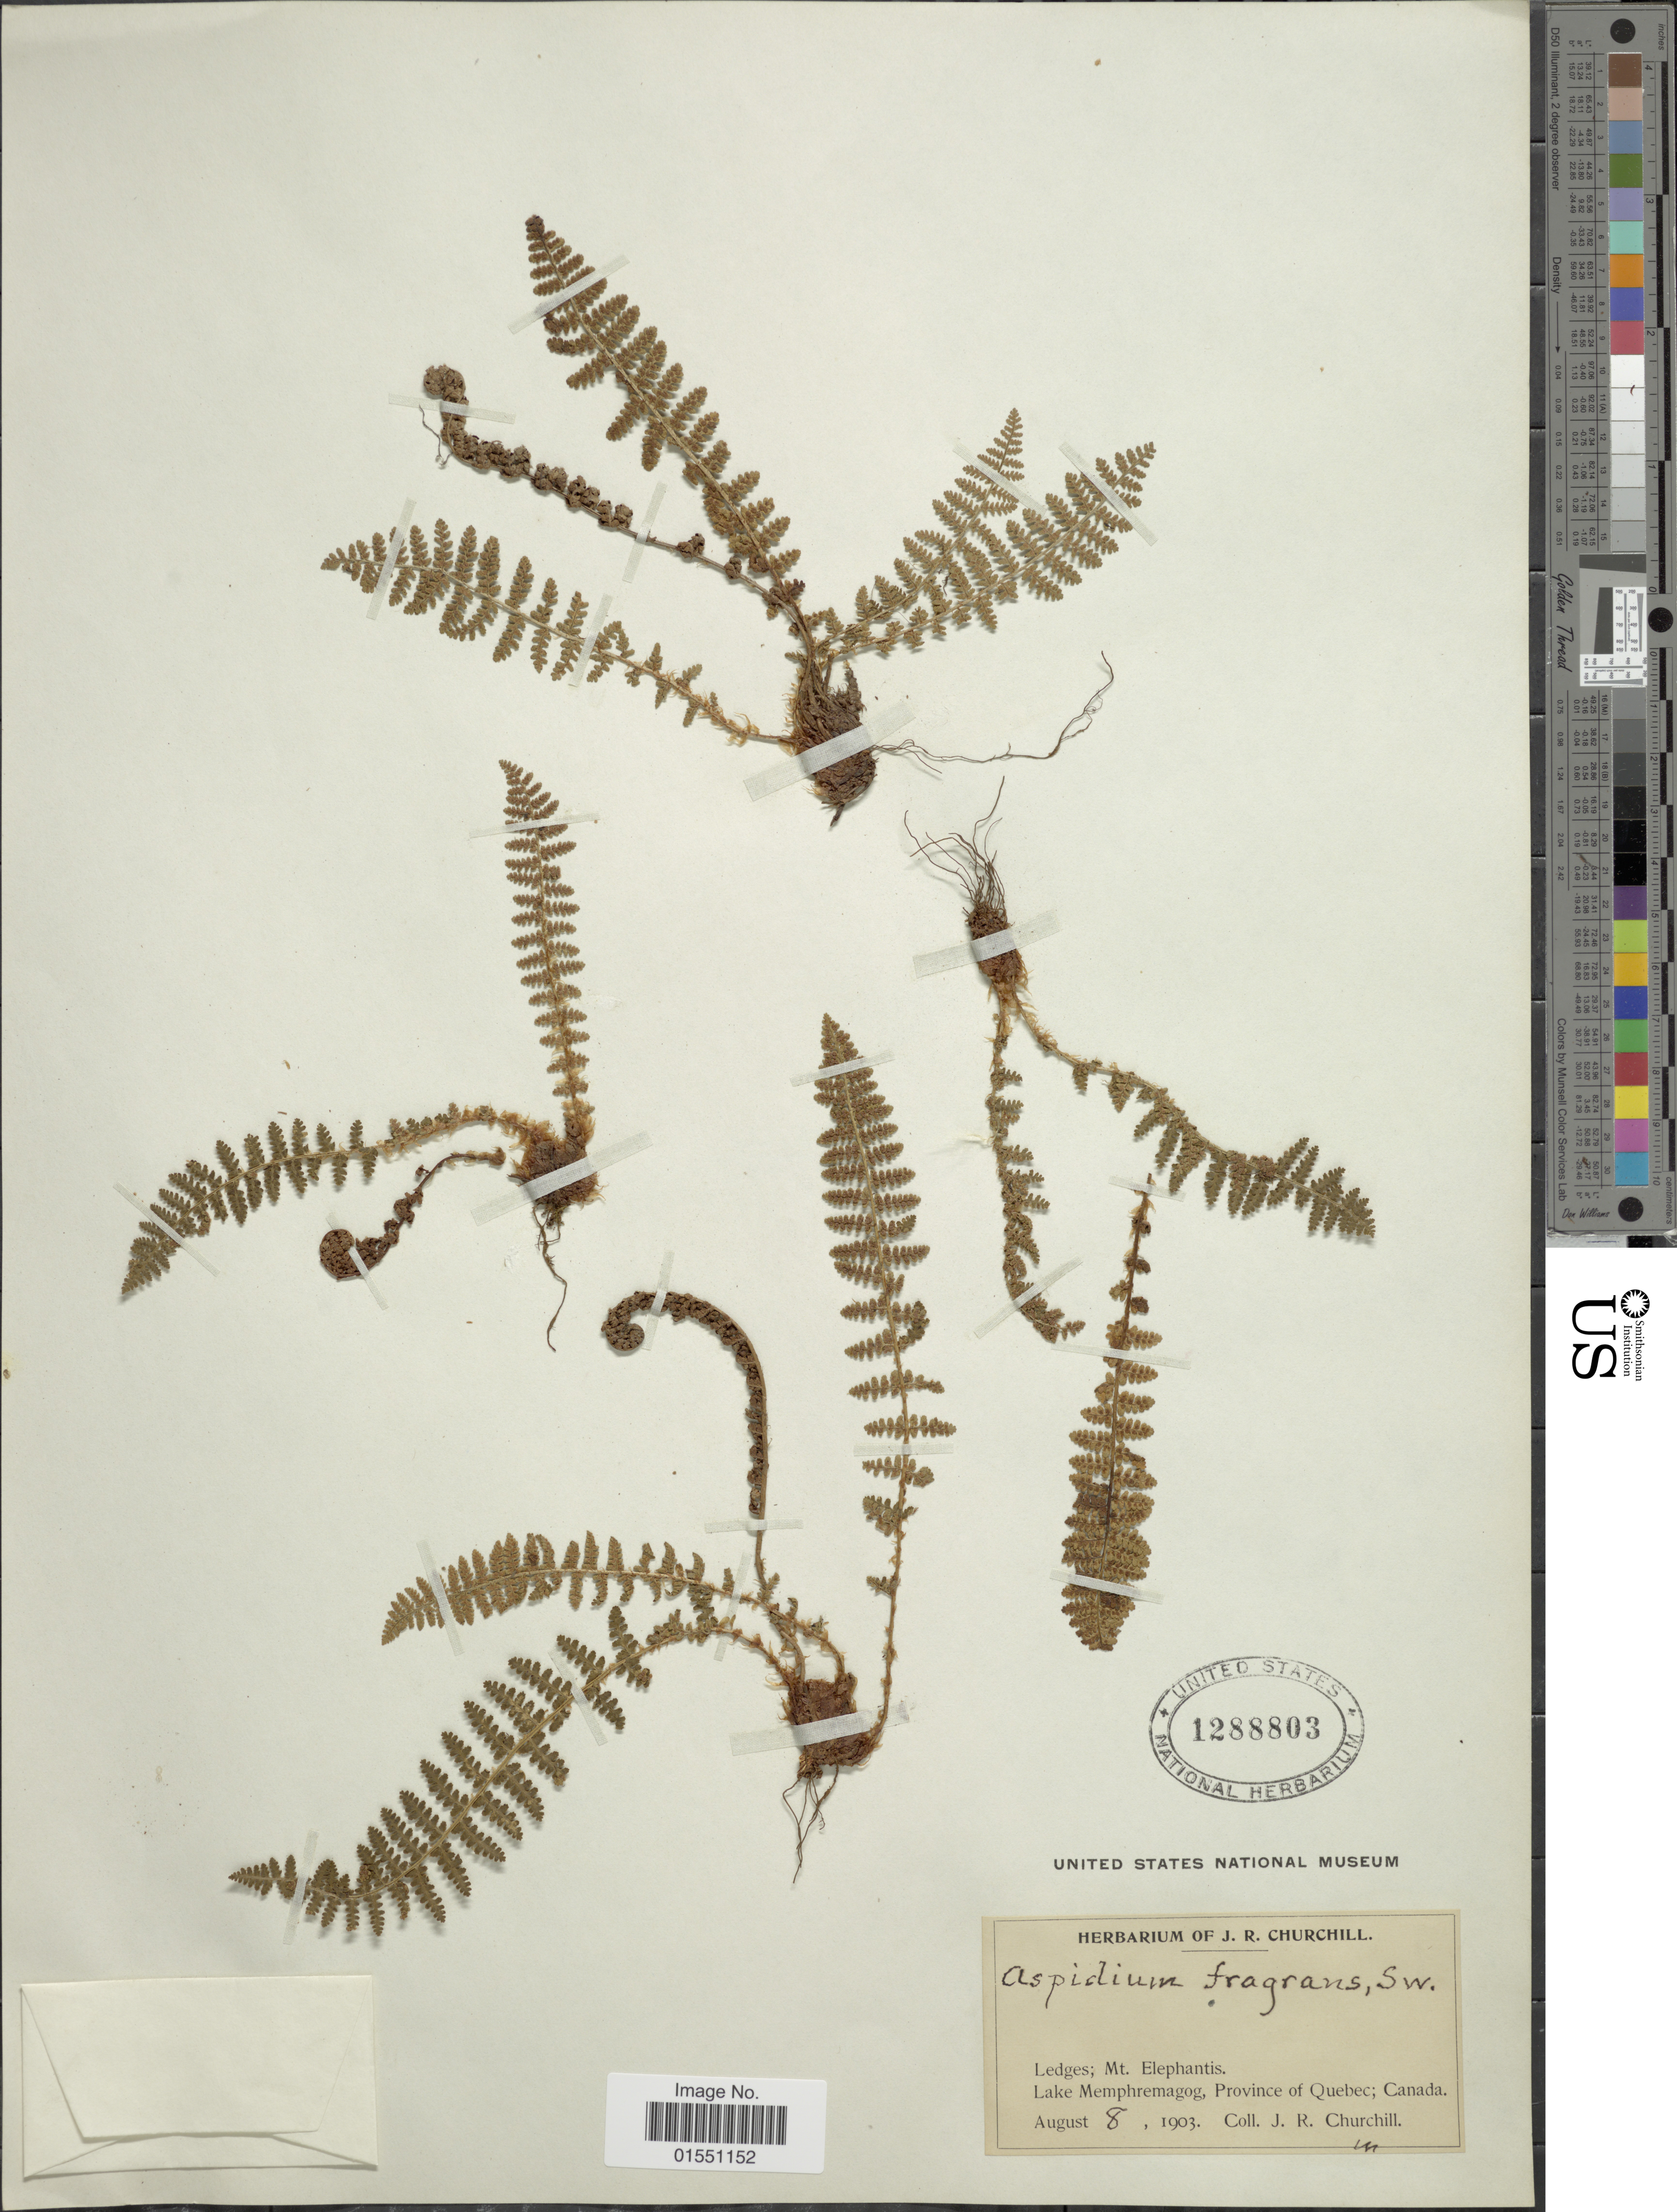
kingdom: Plantae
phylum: Tracheophyta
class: Polypodiopsida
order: Polypodiales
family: Dryopteridaceae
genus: Dryopteris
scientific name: Dryopteris fragrans var. hookeriana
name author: A. Prince ex Weath.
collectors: J. Churchill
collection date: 1903-08-08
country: Canada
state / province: Quebec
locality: Ledges; Mt. Elephantis. Lake Memphremagog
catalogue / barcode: US 1288803